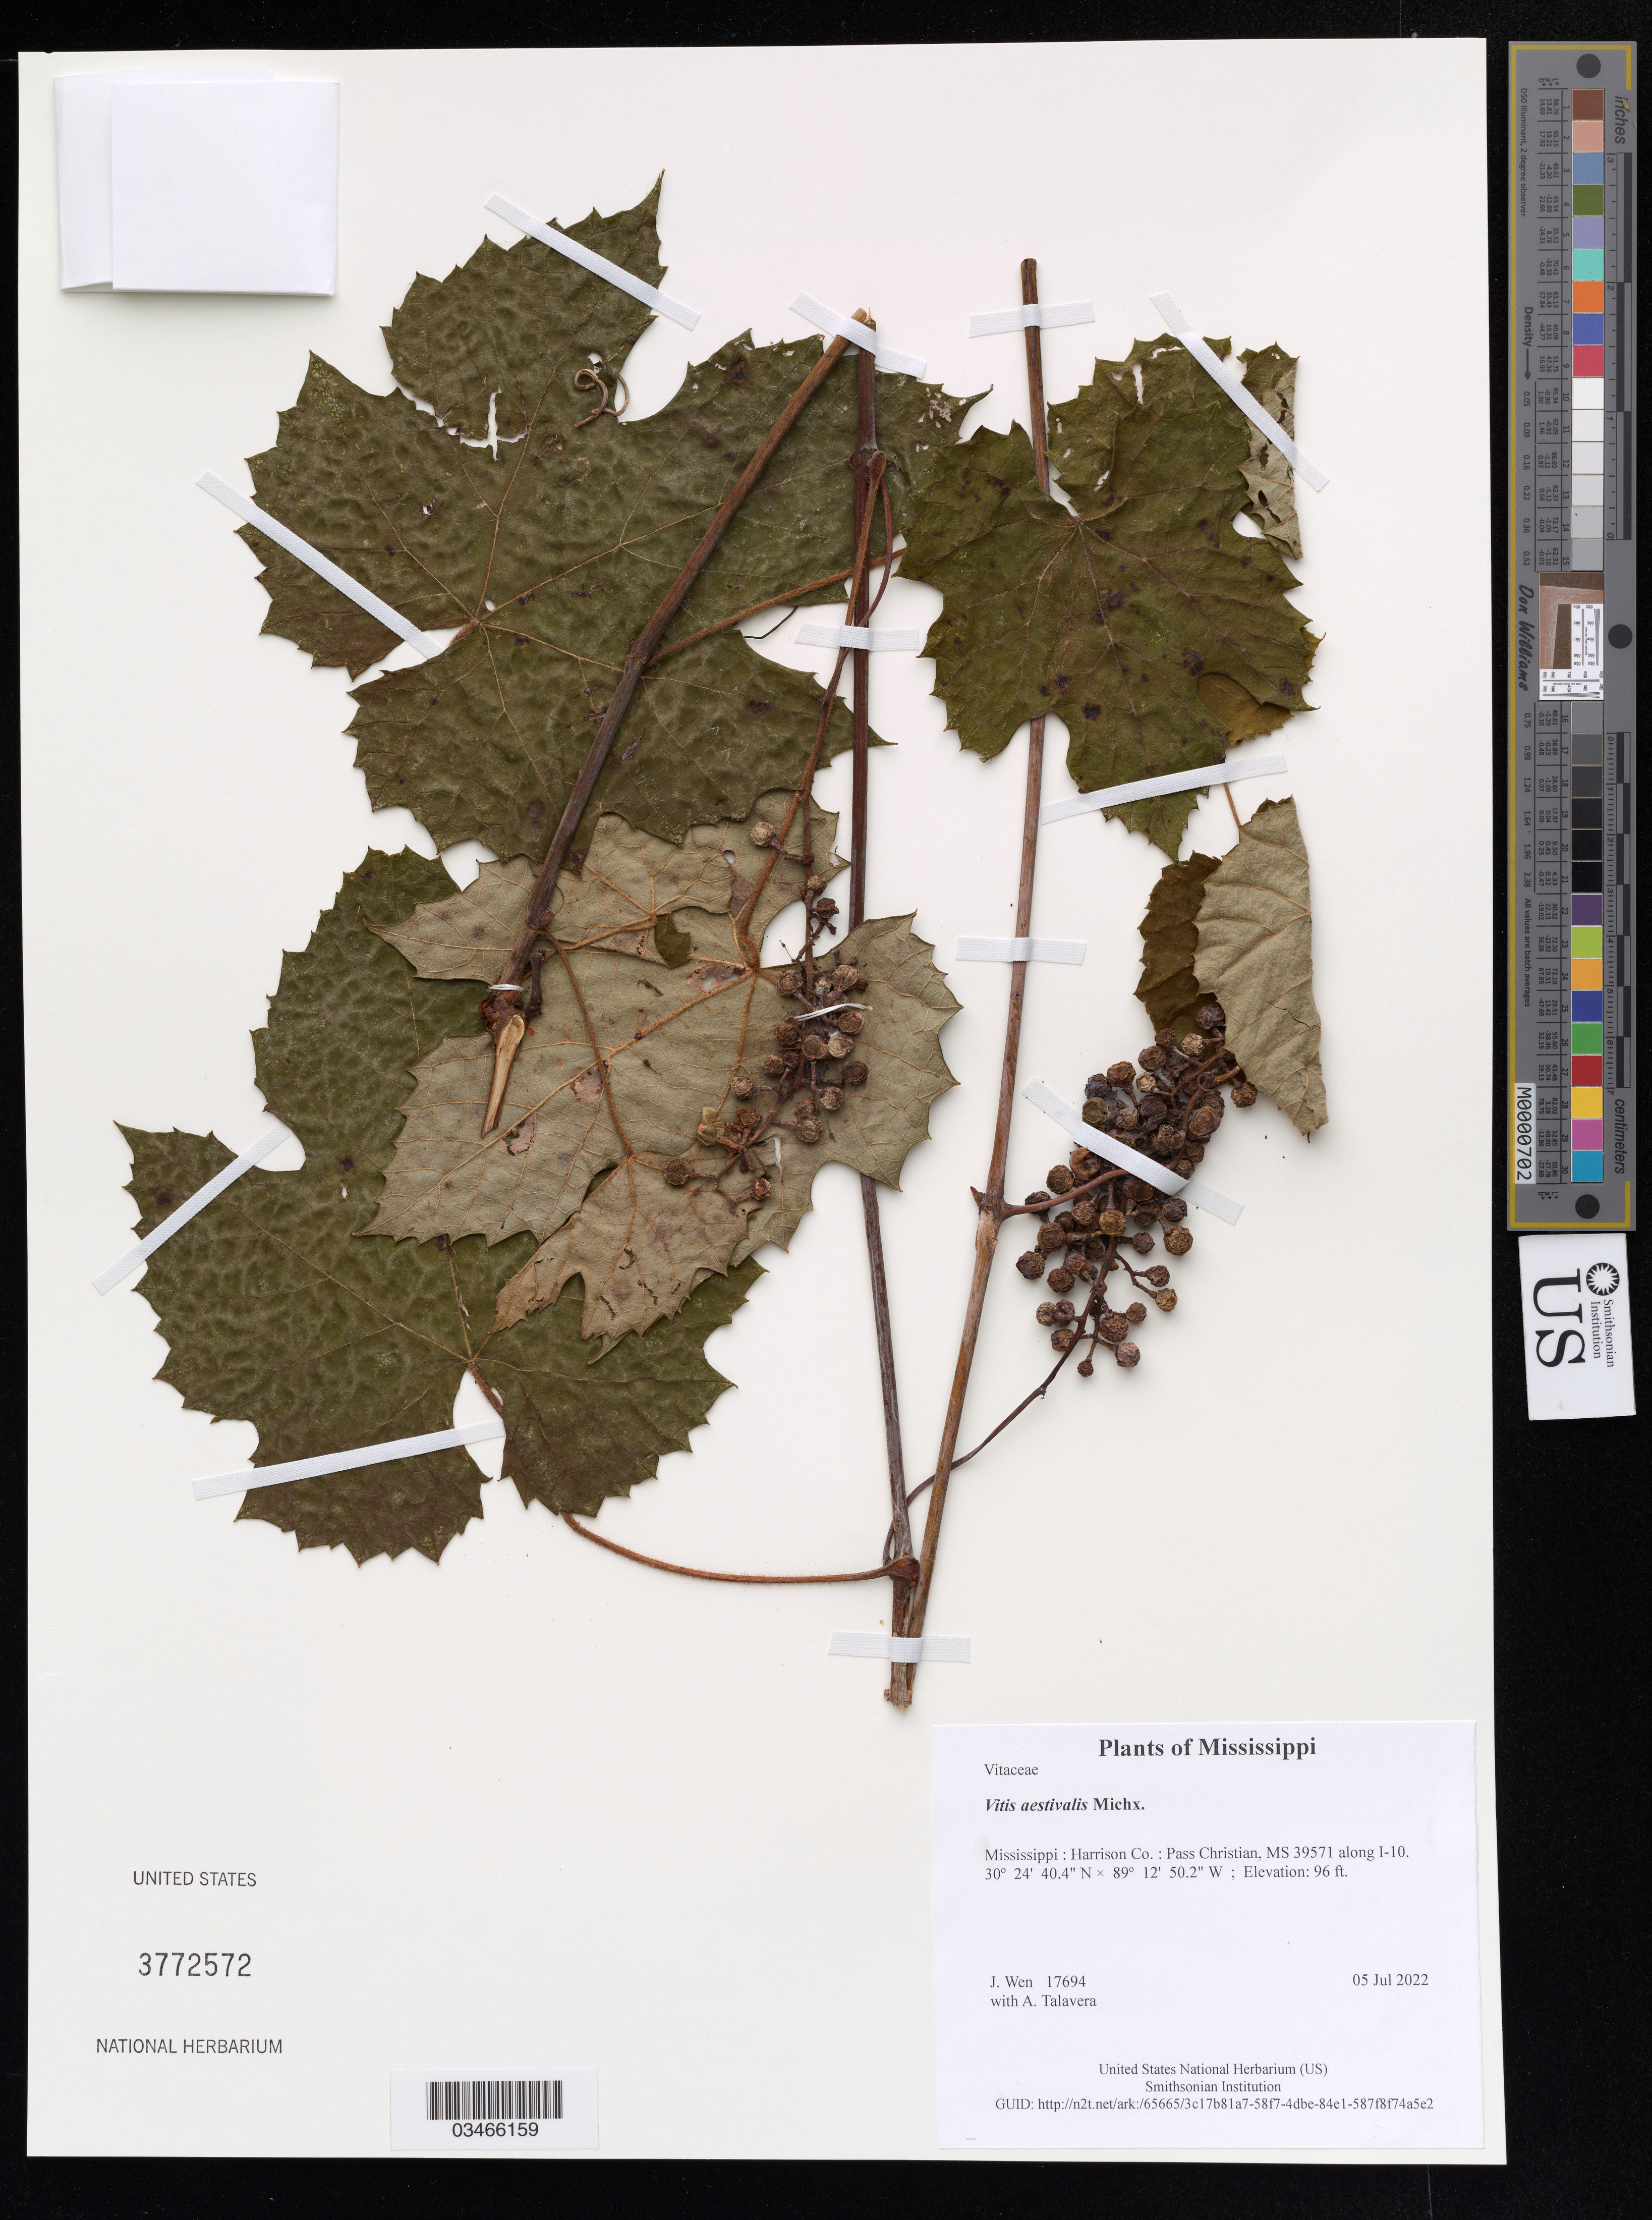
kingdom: Plantae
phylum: Tracheophyta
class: Magnoliopsida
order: Vitales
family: Vitaceae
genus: Vitis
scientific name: Vitis aestivalis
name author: Michx.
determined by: Wen, Jun, (BOT), Smithsonian Institution - National Museum of Natural History (UNITED STATES)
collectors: J. Wen & A. Talavera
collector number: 17694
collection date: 2022-07-05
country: United States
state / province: Mississippi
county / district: Harrison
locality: Pass Christian, MS 39571 along I-10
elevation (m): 29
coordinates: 30 24.673 N, 89 12.836 W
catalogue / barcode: US 3772572